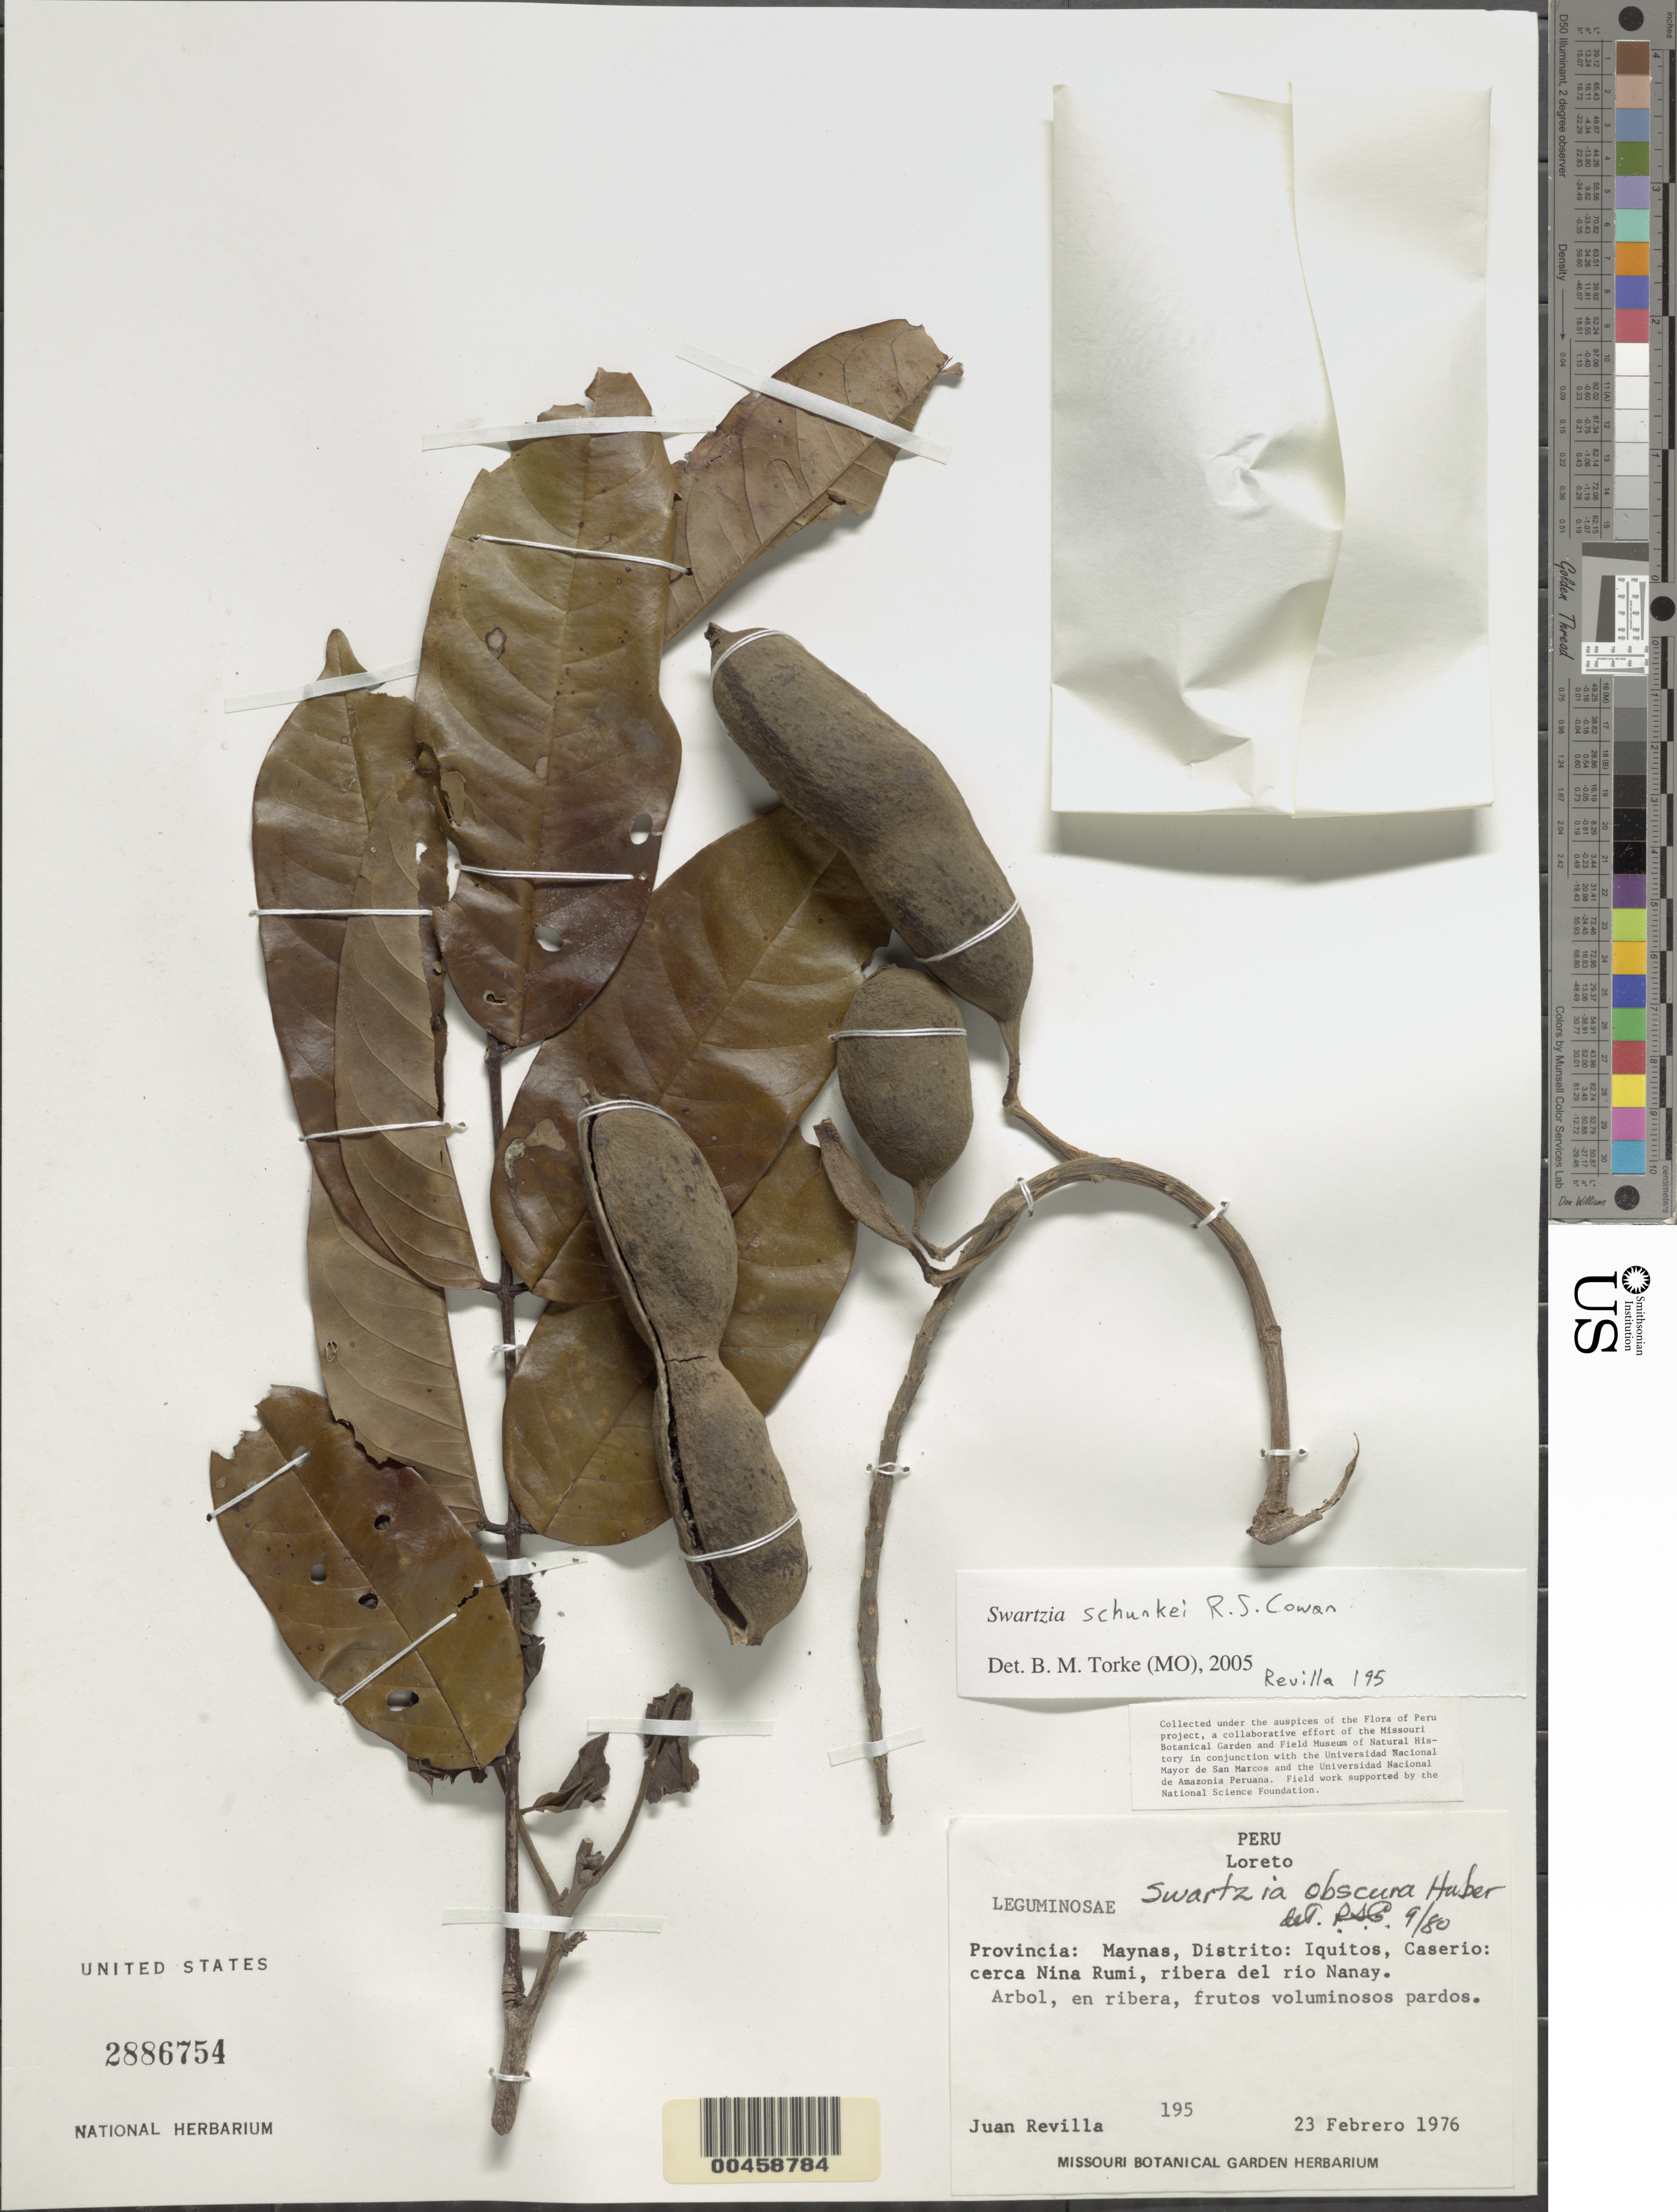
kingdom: Plantae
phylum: Tracheophyta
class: Magnoliopsida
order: Fabales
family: Fabaceae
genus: Swartzia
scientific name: Swartzia schunkei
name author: R.S. Cowan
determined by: Cowan, R. S.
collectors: J. Revilla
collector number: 195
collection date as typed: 23 Feb 1976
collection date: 1976-02-23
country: Peru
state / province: Loreto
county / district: Maynas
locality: Caserio; cerca Nina Rumi; ribera del Rio Nanay; Iquitos Dist.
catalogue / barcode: US 2886754